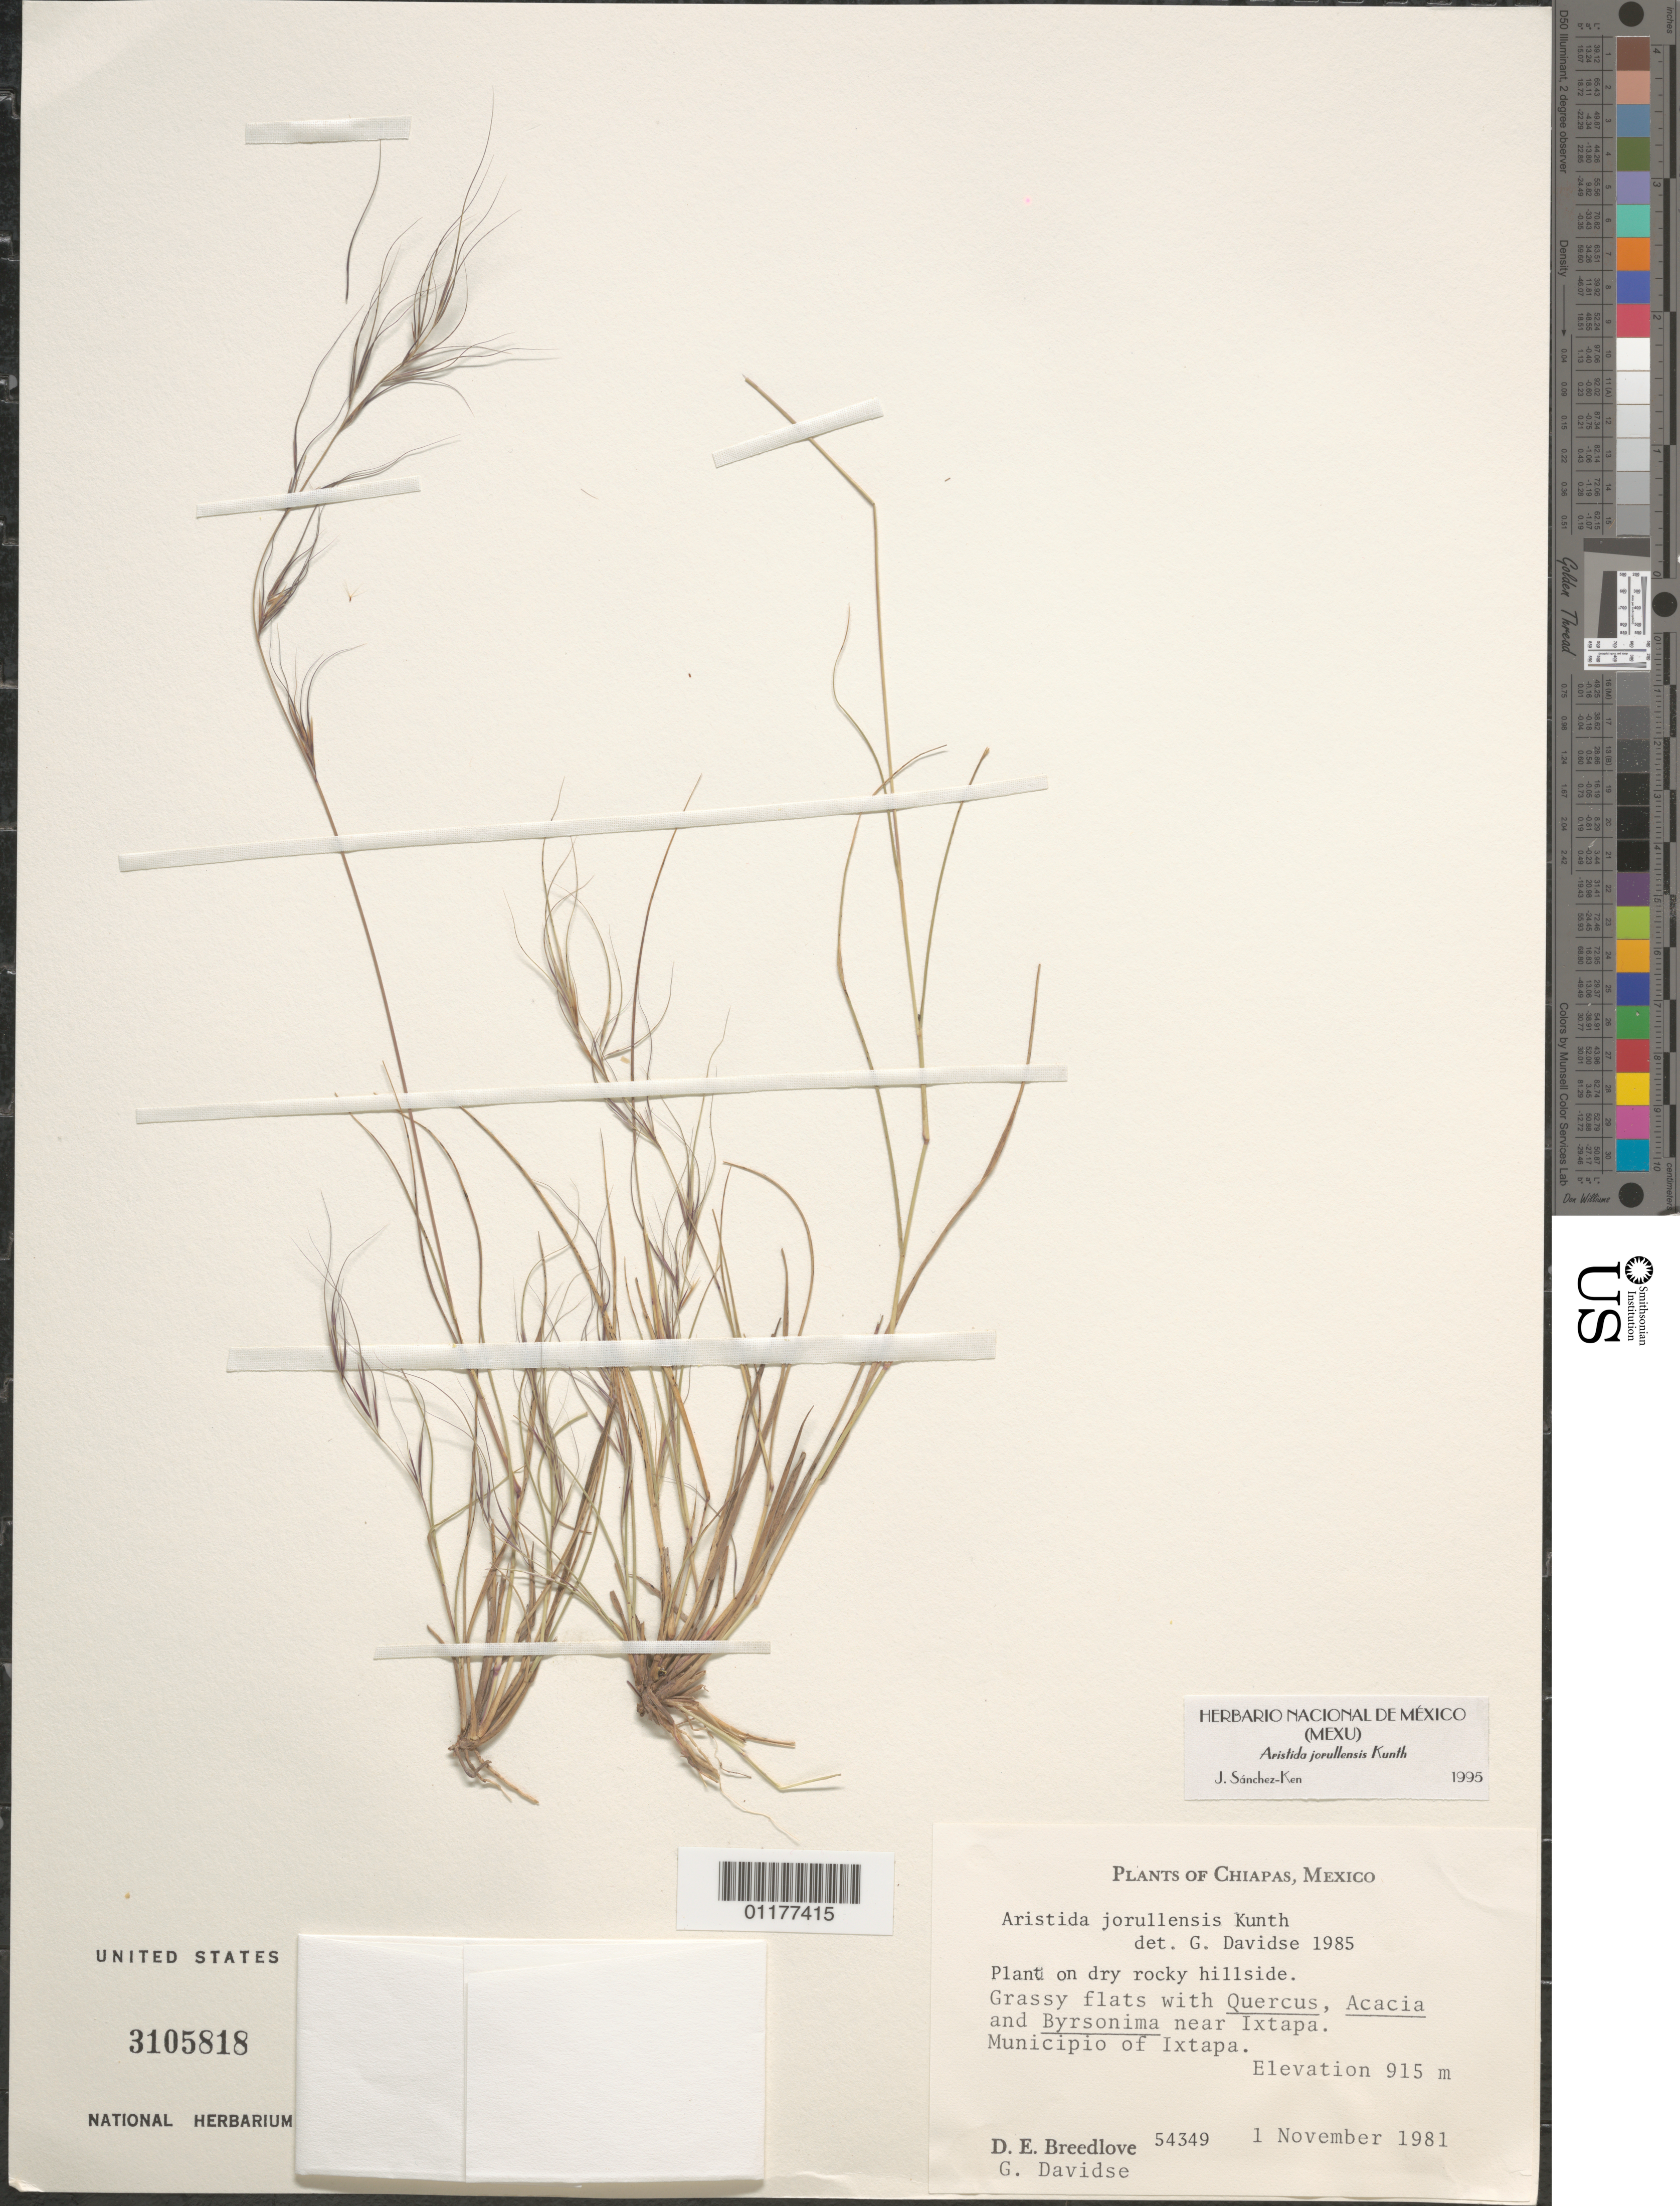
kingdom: Plantae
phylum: Tracheophyta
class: Liliopsida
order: Poales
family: Poaceae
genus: Aristida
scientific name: Aristida jorullensis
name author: Kunth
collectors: D. E. Breedlove & G. Davidse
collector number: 54349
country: Mexico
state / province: Chiapas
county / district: Ixtapa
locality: Near Ixtapa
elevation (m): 915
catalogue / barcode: US 3105818